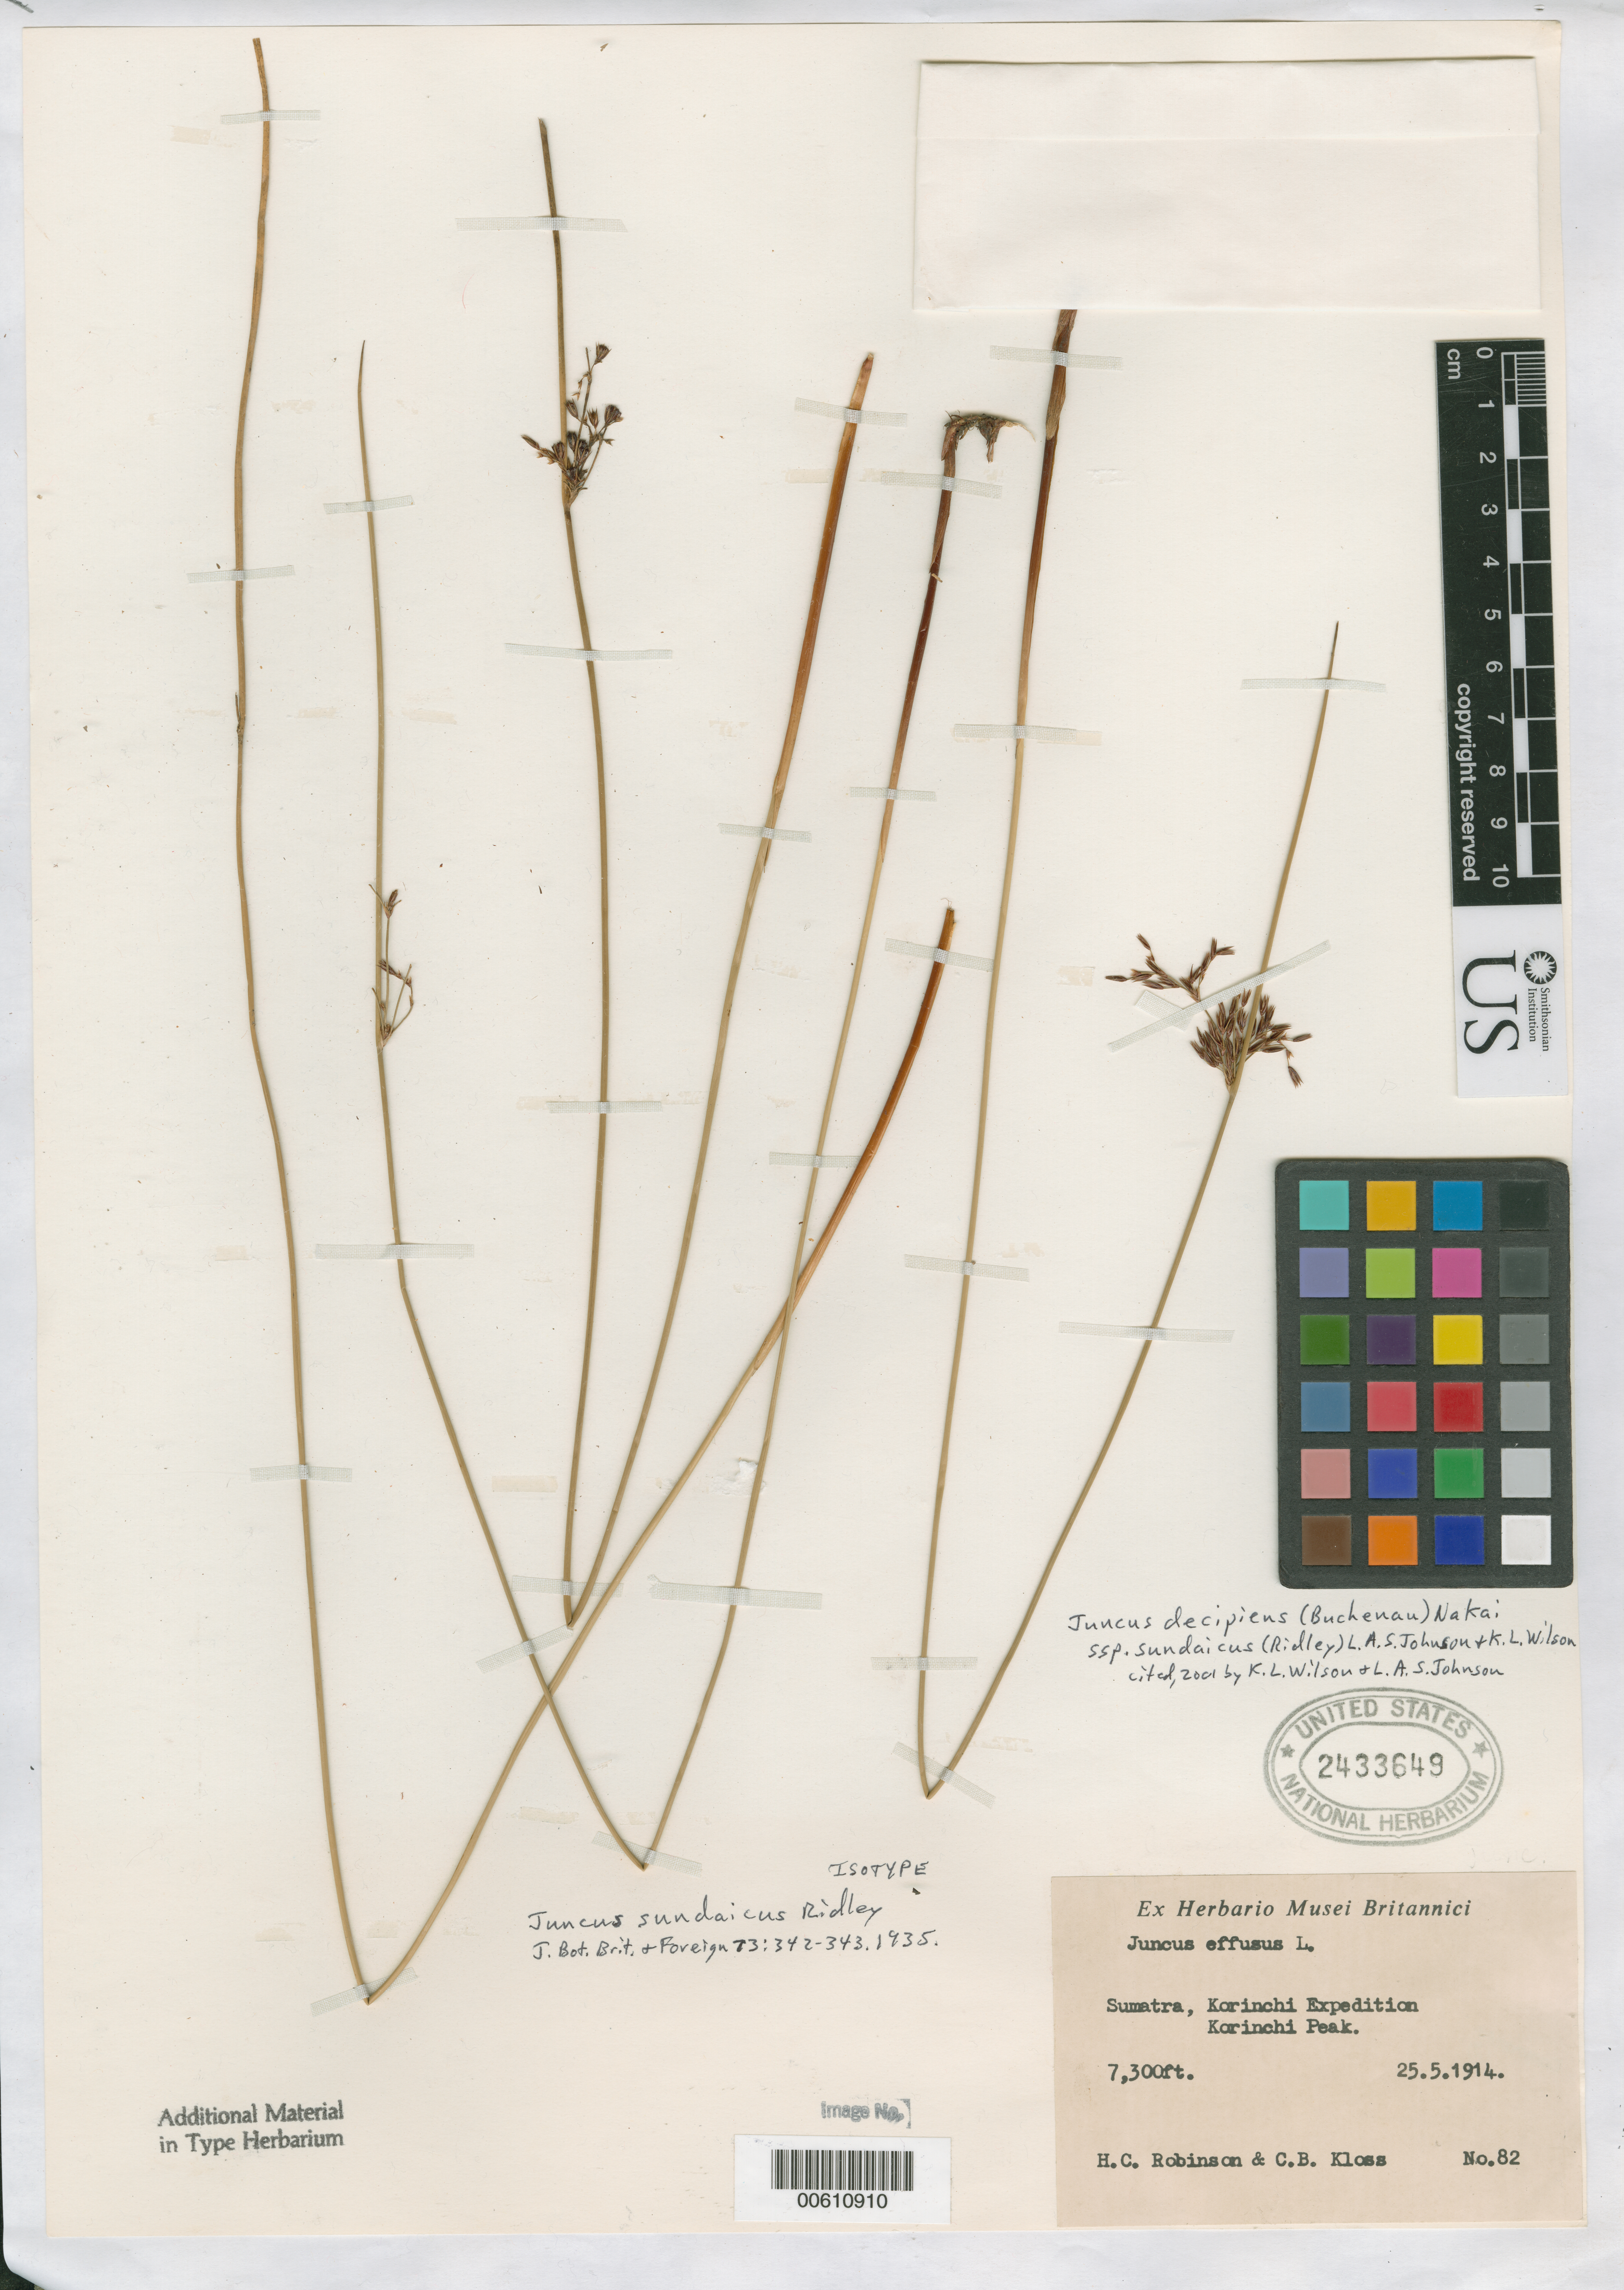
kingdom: Plantae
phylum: Tracheophyta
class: Liliopsida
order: Poales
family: Juncaceae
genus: Juncus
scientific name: Juncus sundaicus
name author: Ridl.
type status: Isotype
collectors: H. C. Robinson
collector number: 82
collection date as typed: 25 May 1914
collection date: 1914-05-25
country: Indonesia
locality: Sumatra, Korinchi Peak.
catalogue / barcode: US 2433649